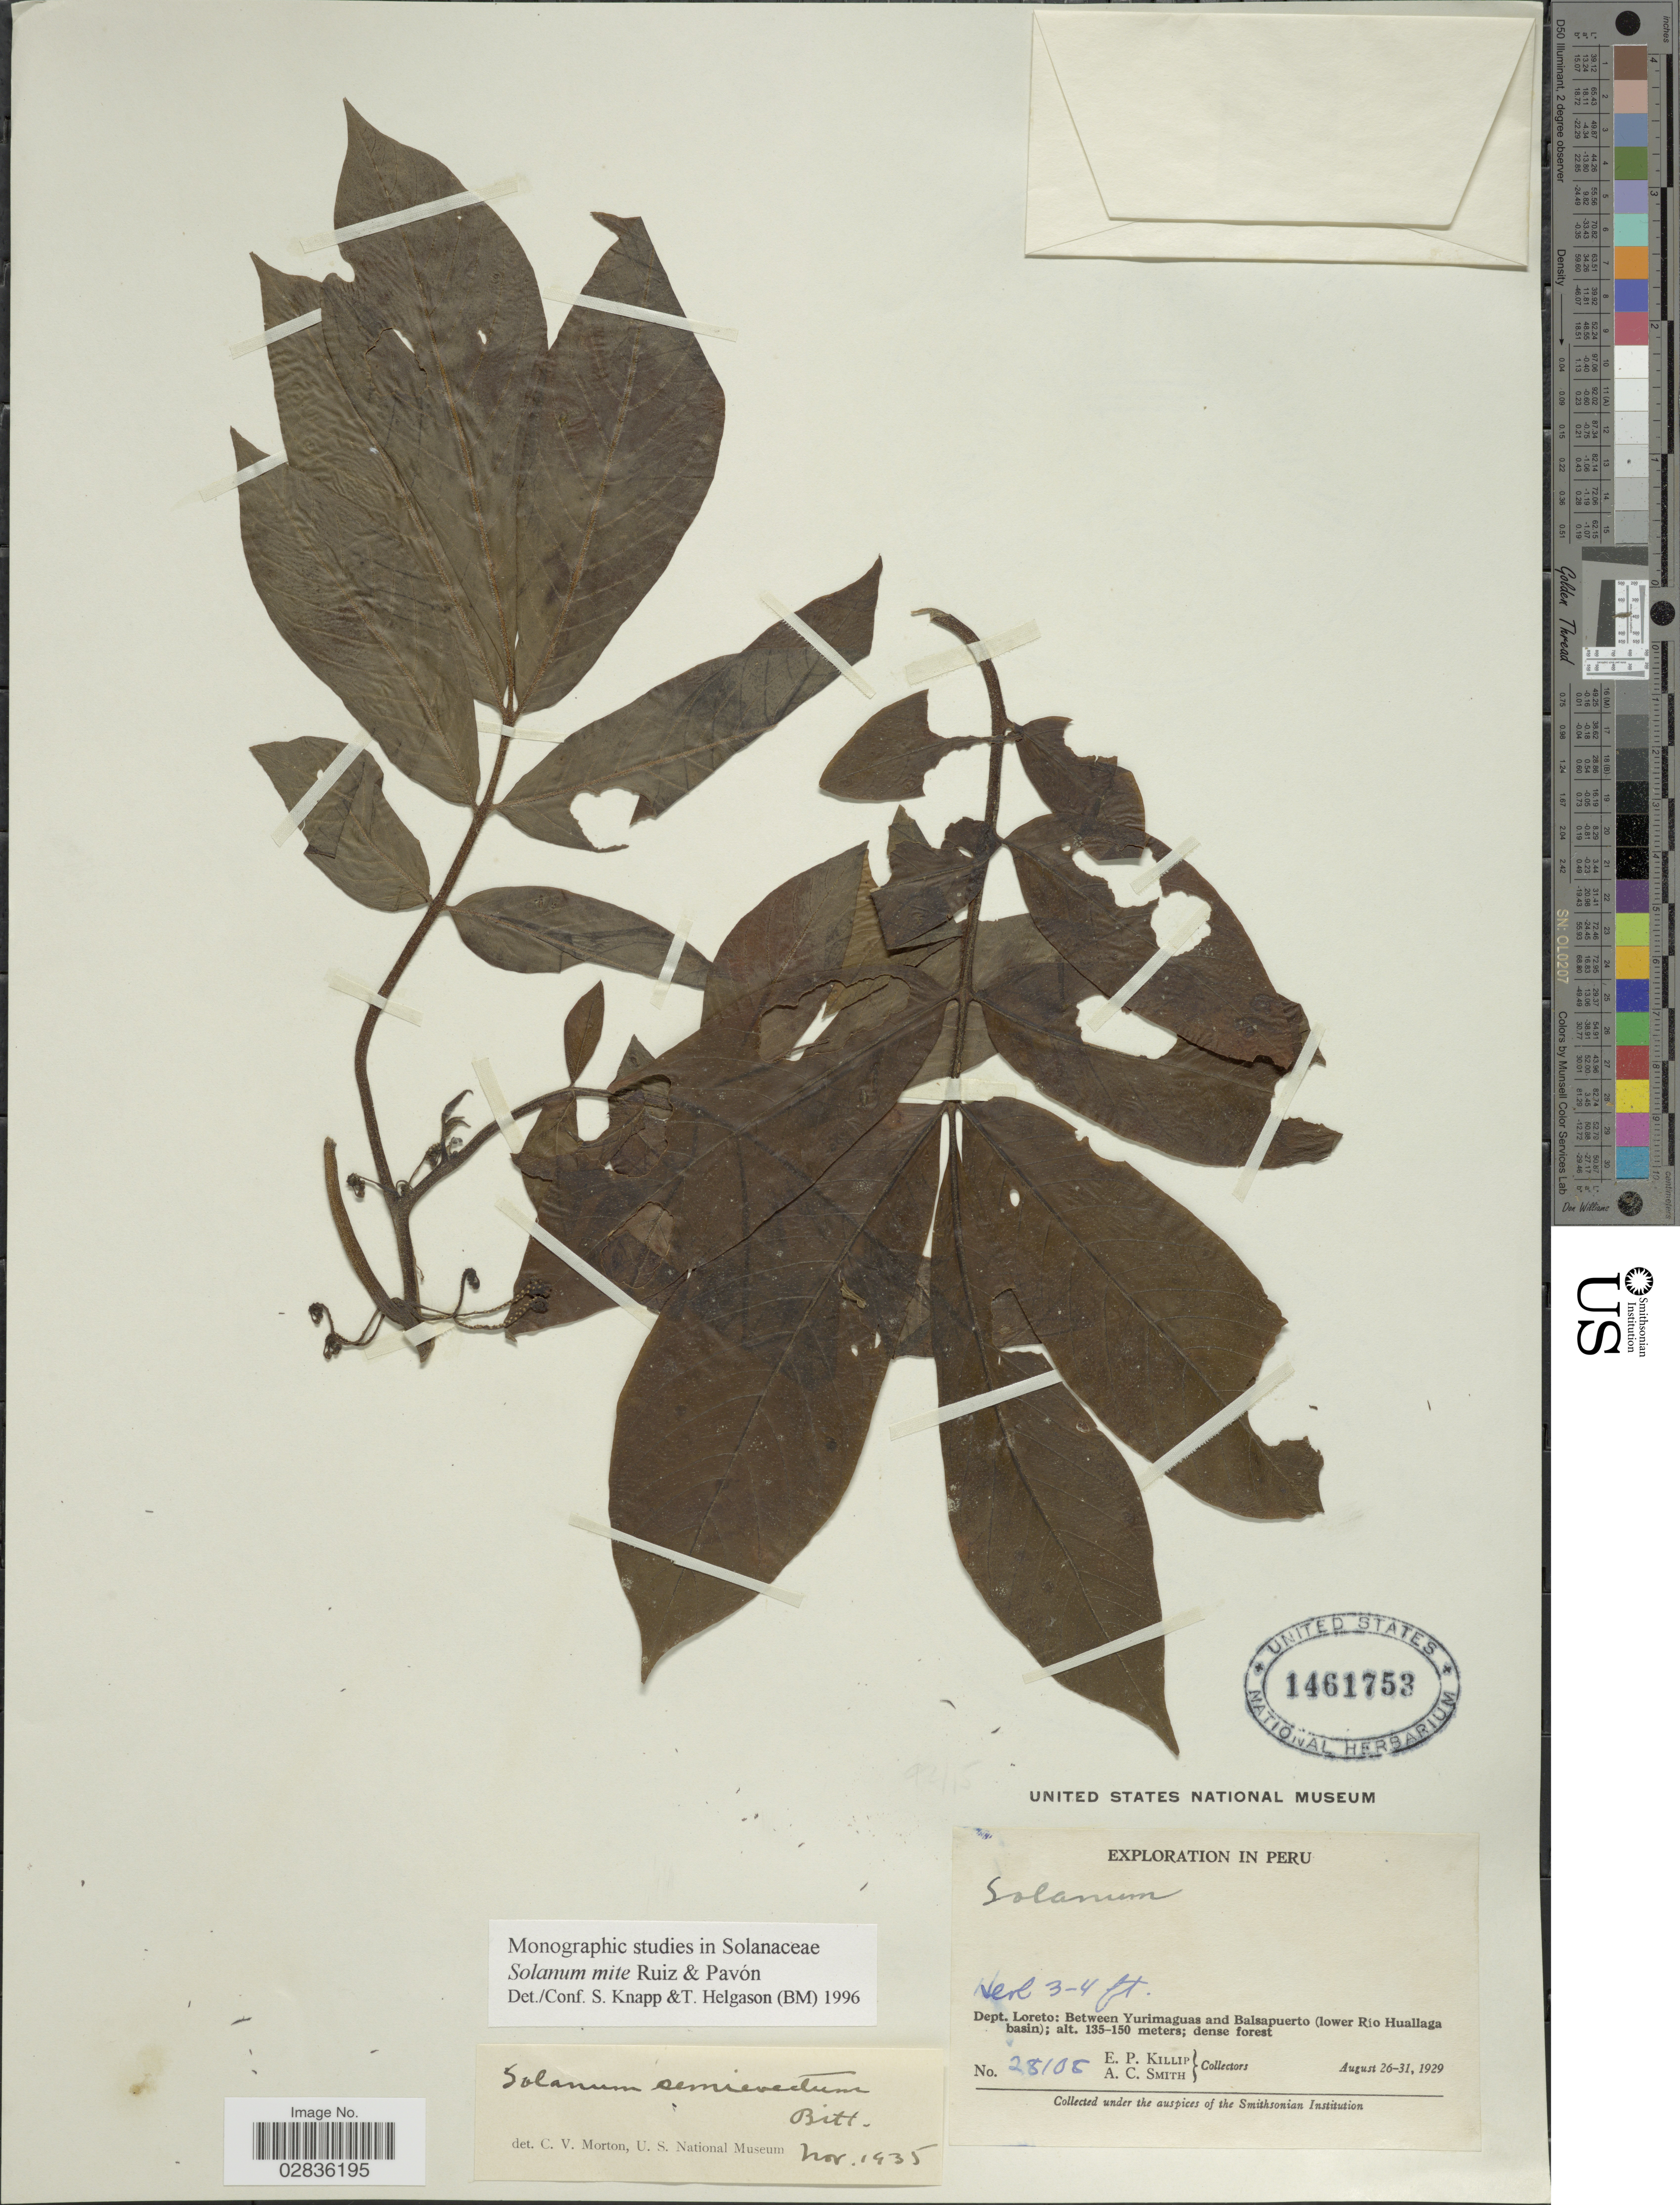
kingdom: Plantae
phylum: Tracheophyta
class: Magnoliopsida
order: Solanales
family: Solanaceae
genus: Solanum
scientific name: Solanum mite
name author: Ruiz & Pav.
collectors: E. P. Killip & A. C. Smith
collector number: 28108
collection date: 1929-08-26/1929-08-31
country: Peru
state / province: Loreto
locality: Dept. Loreto: Between Yurimaguas and Balsapuerto (lower Río Huallaga basin).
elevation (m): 135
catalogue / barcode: US 1461753